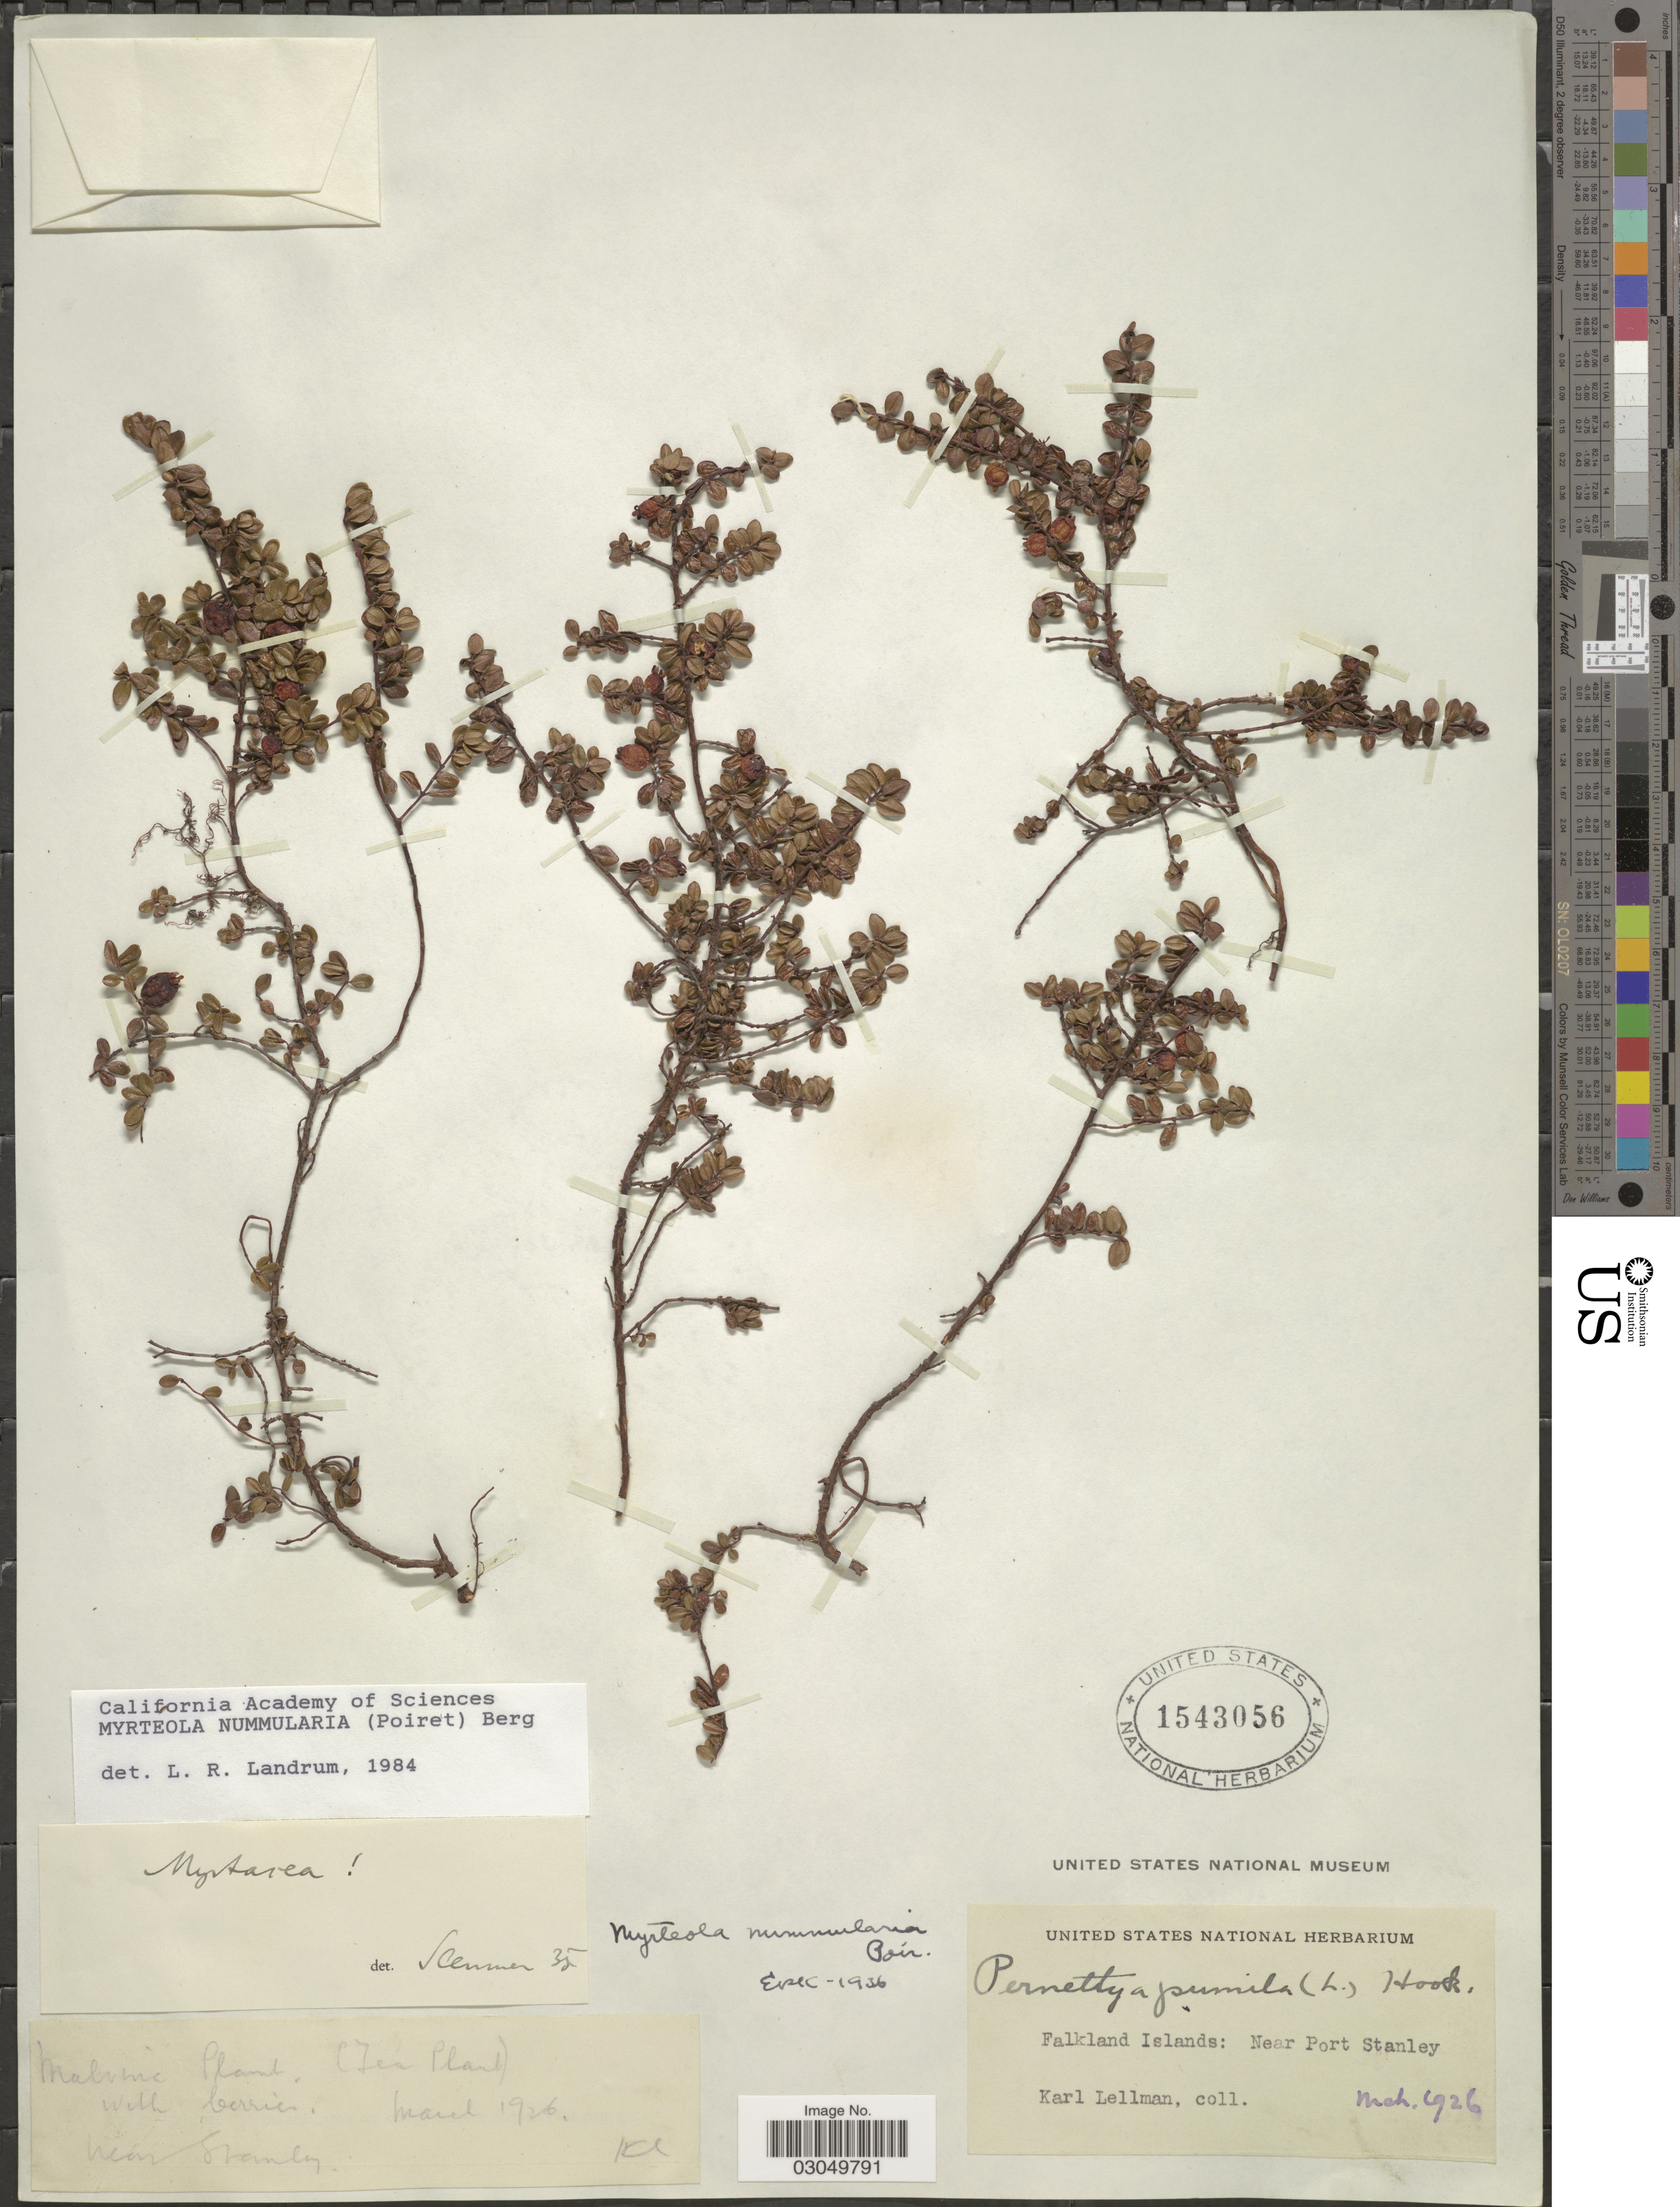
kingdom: Plantae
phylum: Tracheophyta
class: Magnoliopsida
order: Myrtales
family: Myrtaceae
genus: Myrteola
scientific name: Myrteola nummularia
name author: (Lam.) O. Berg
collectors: K. Lellman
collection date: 1926-03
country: Falkland Islands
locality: Near Port Stanley.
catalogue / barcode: US 1543056